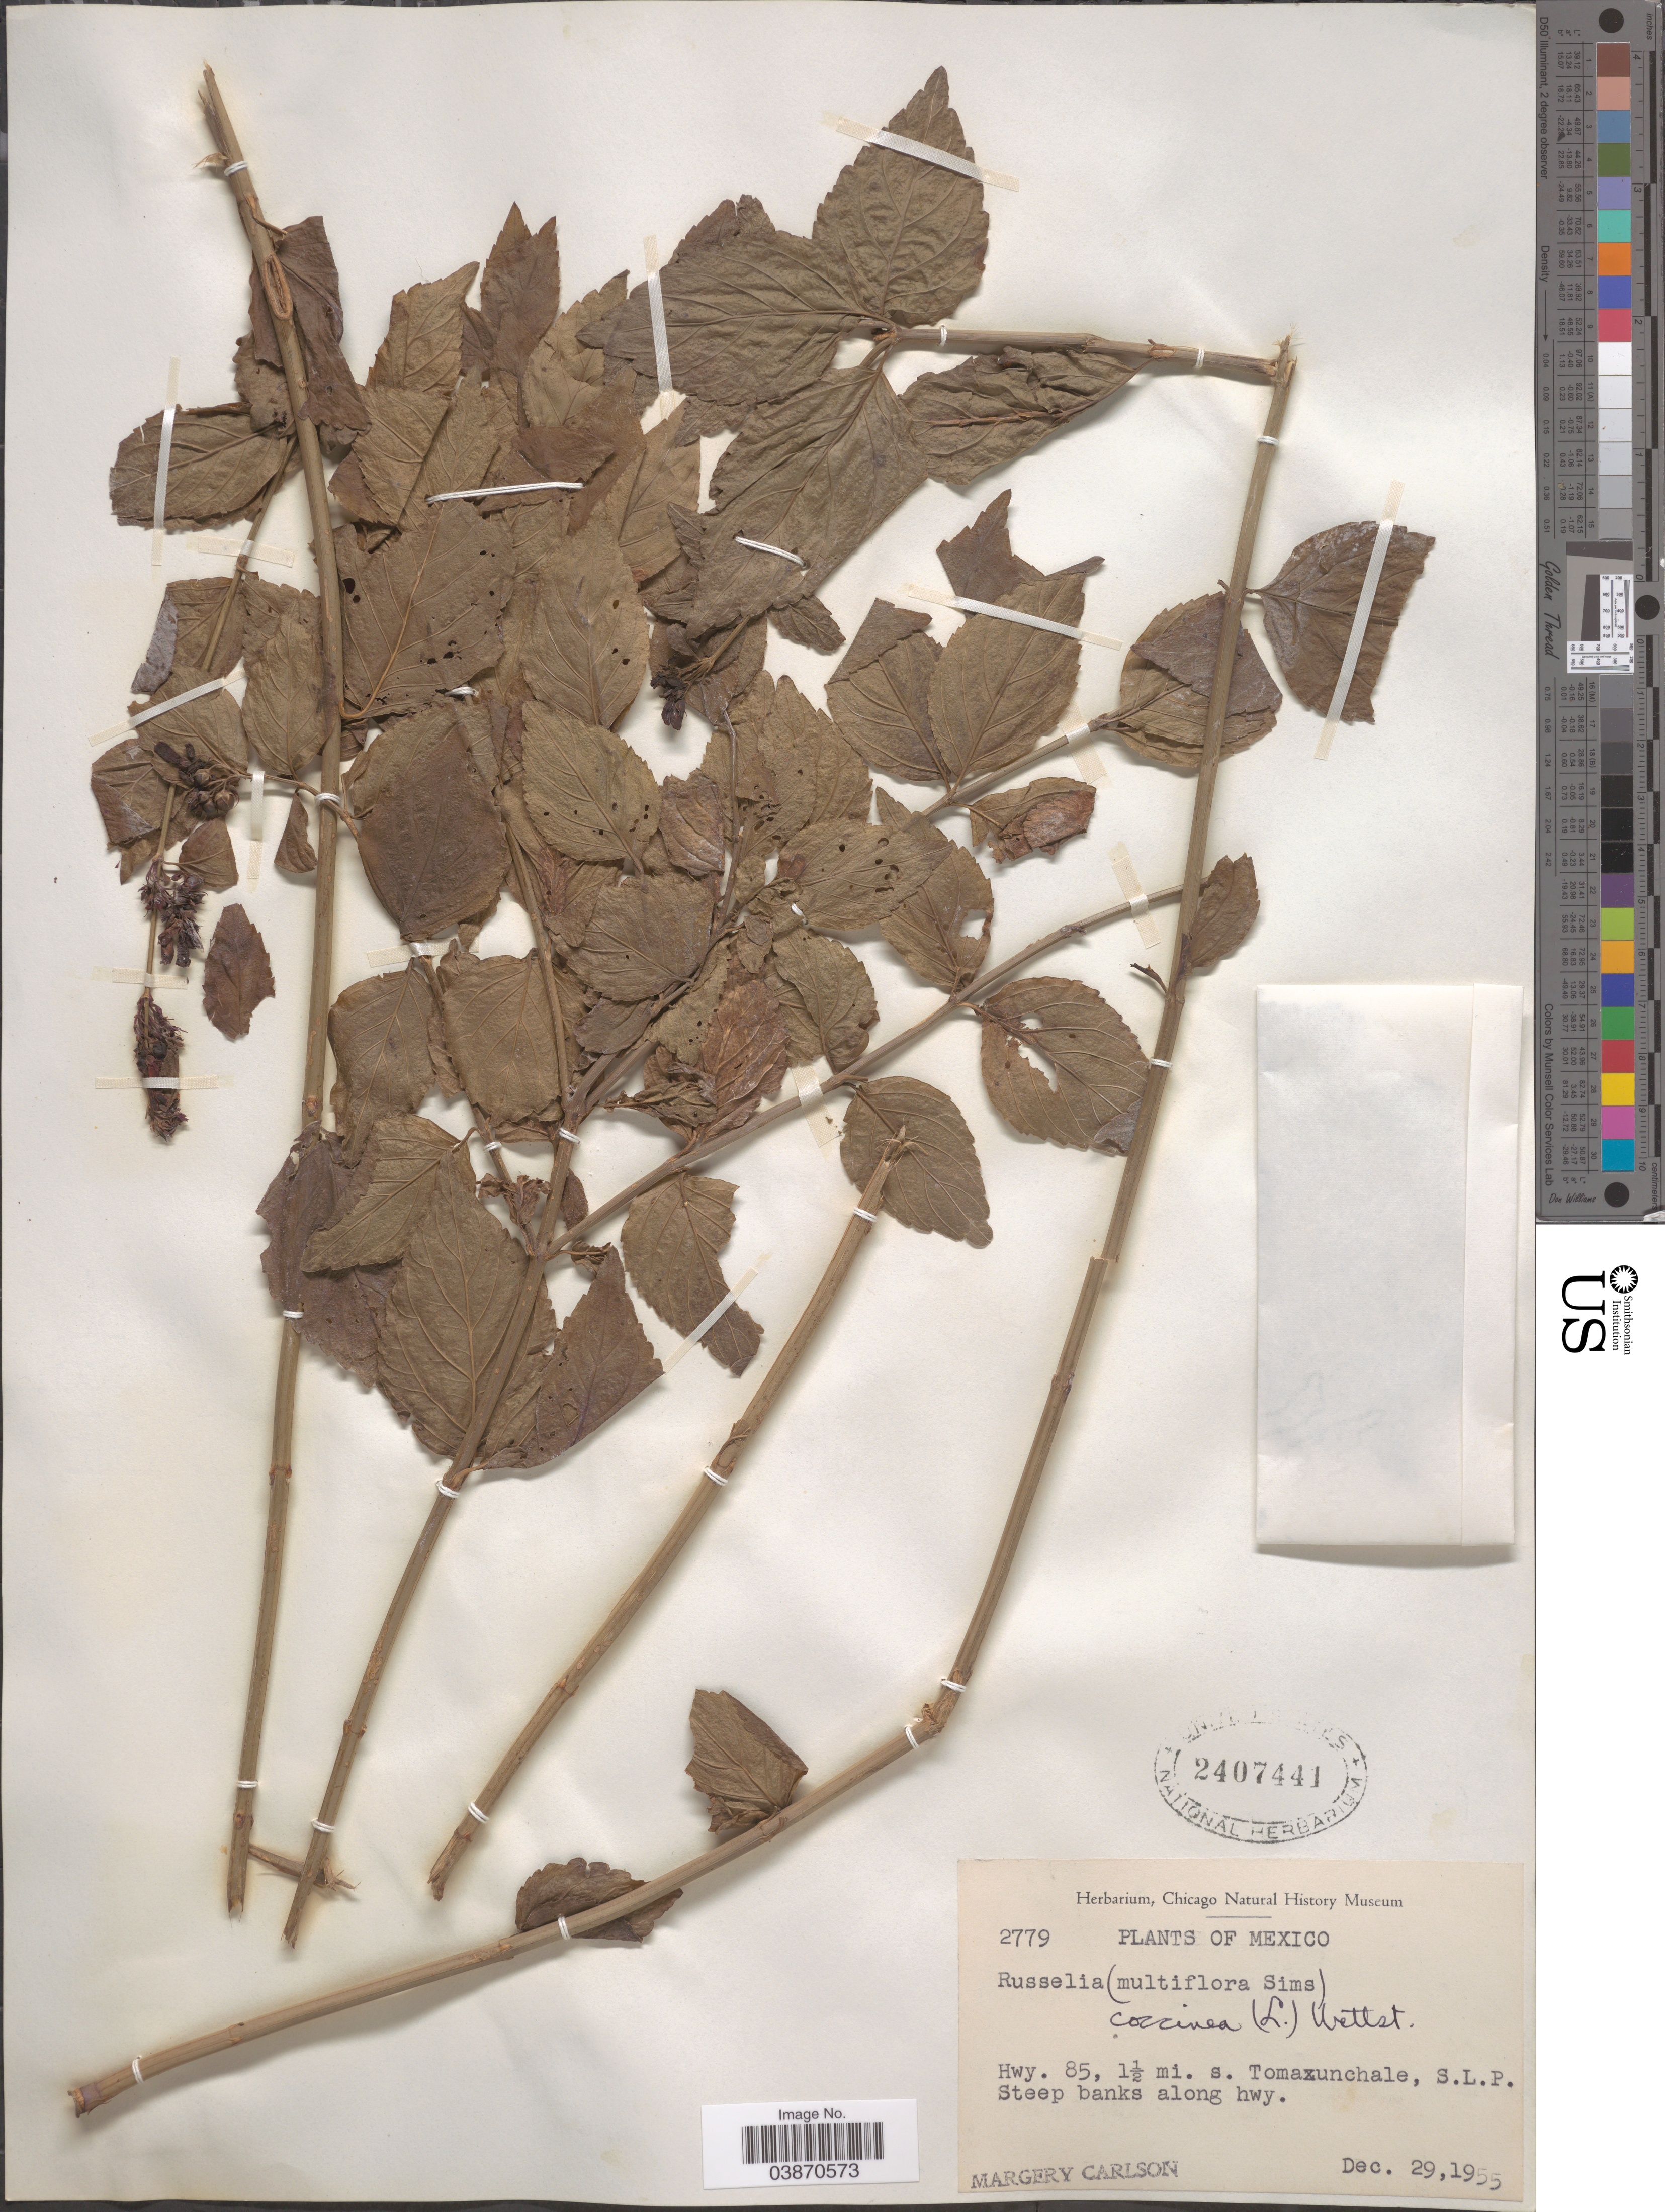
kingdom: Plantae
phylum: Tracheophyta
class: Magnoliopsida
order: Lamiales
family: Plantaginaceae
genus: Russelia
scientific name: Russelia coccinea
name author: (L.) Wettst.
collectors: M. C. Carlson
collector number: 2779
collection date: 1955-12-29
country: Mexico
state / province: San Luis Potosí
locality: Hwy. 85, 1½ mi. s. Tomaxunchale, Steep banks along hwy.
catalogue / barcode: US 2407441